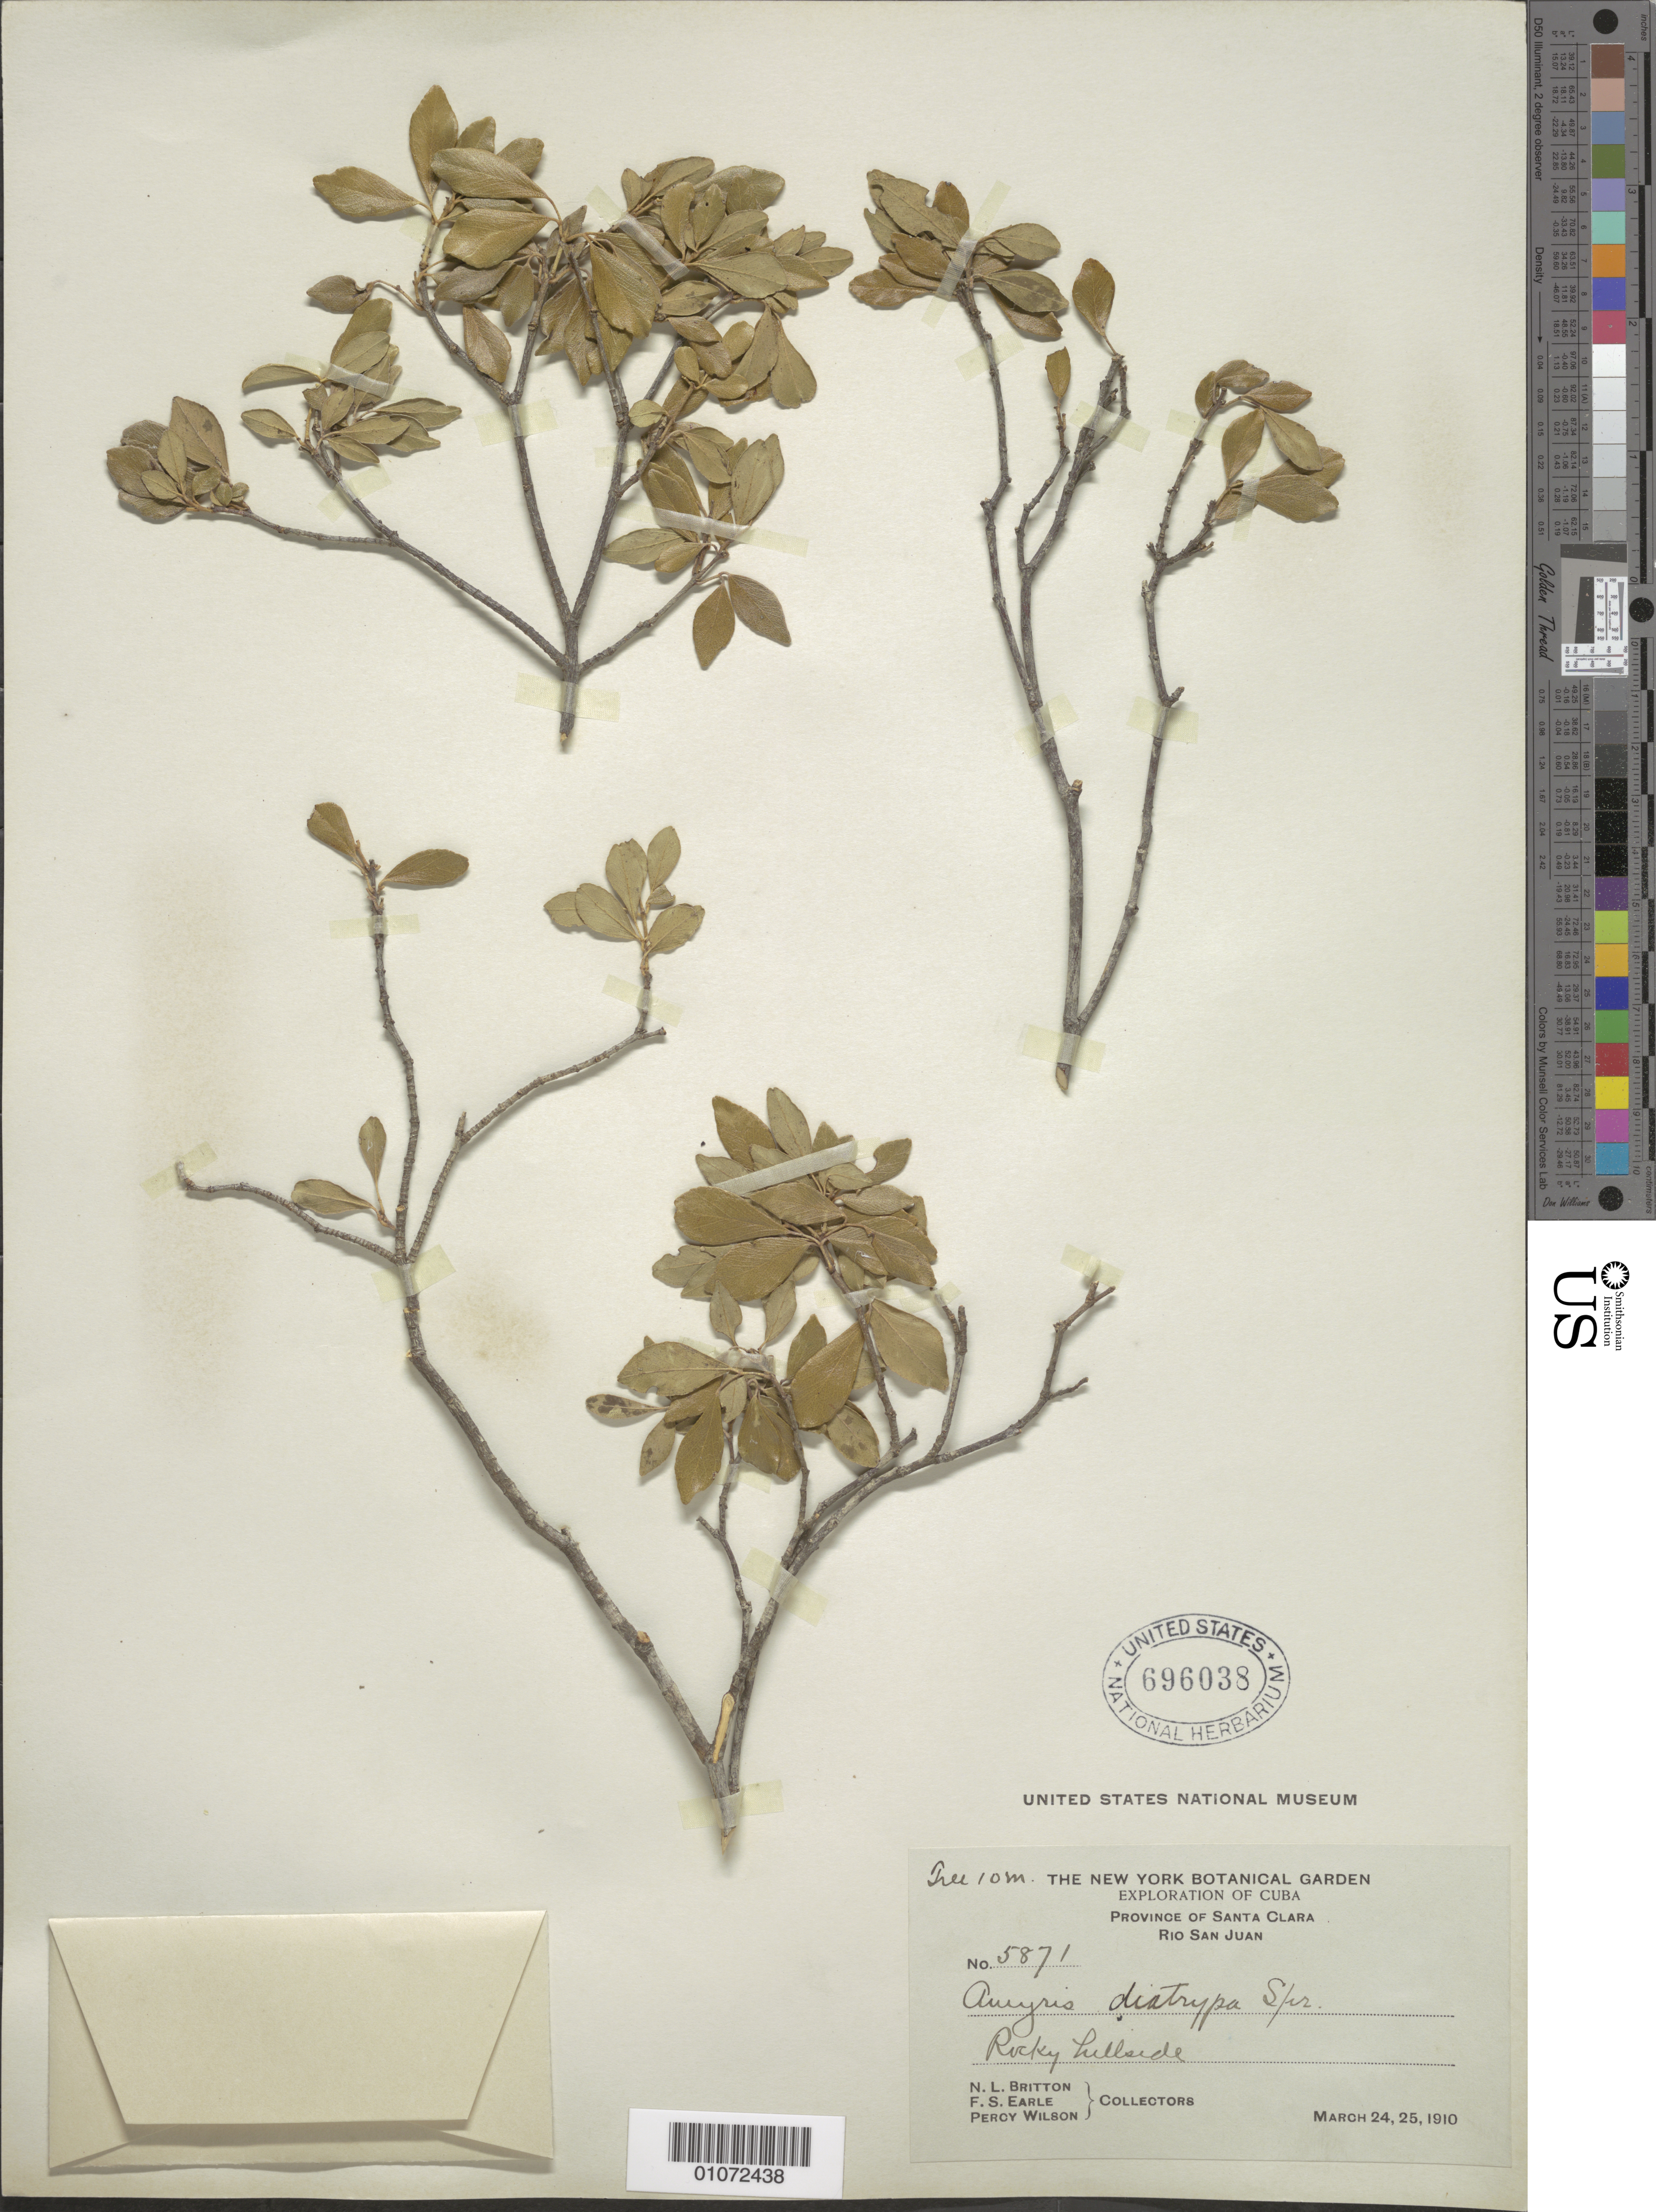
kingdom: Plantae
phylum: Tracheophyta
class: Magnoliopsida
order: Sapindales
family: Rutaceae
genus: Amyris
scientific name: Amyris diatrypa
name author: Spreng.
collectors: N. Britton, F. S. Earle & P. Wilson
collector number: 5871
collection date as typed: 24 Mar 1910 and 25 Mar 1910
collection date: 1910-03-24,1910-03-25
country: Cuba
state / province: Villa Clara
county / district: Santa Clara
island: Cuba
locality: Rio San Juan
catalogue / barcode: US 696038